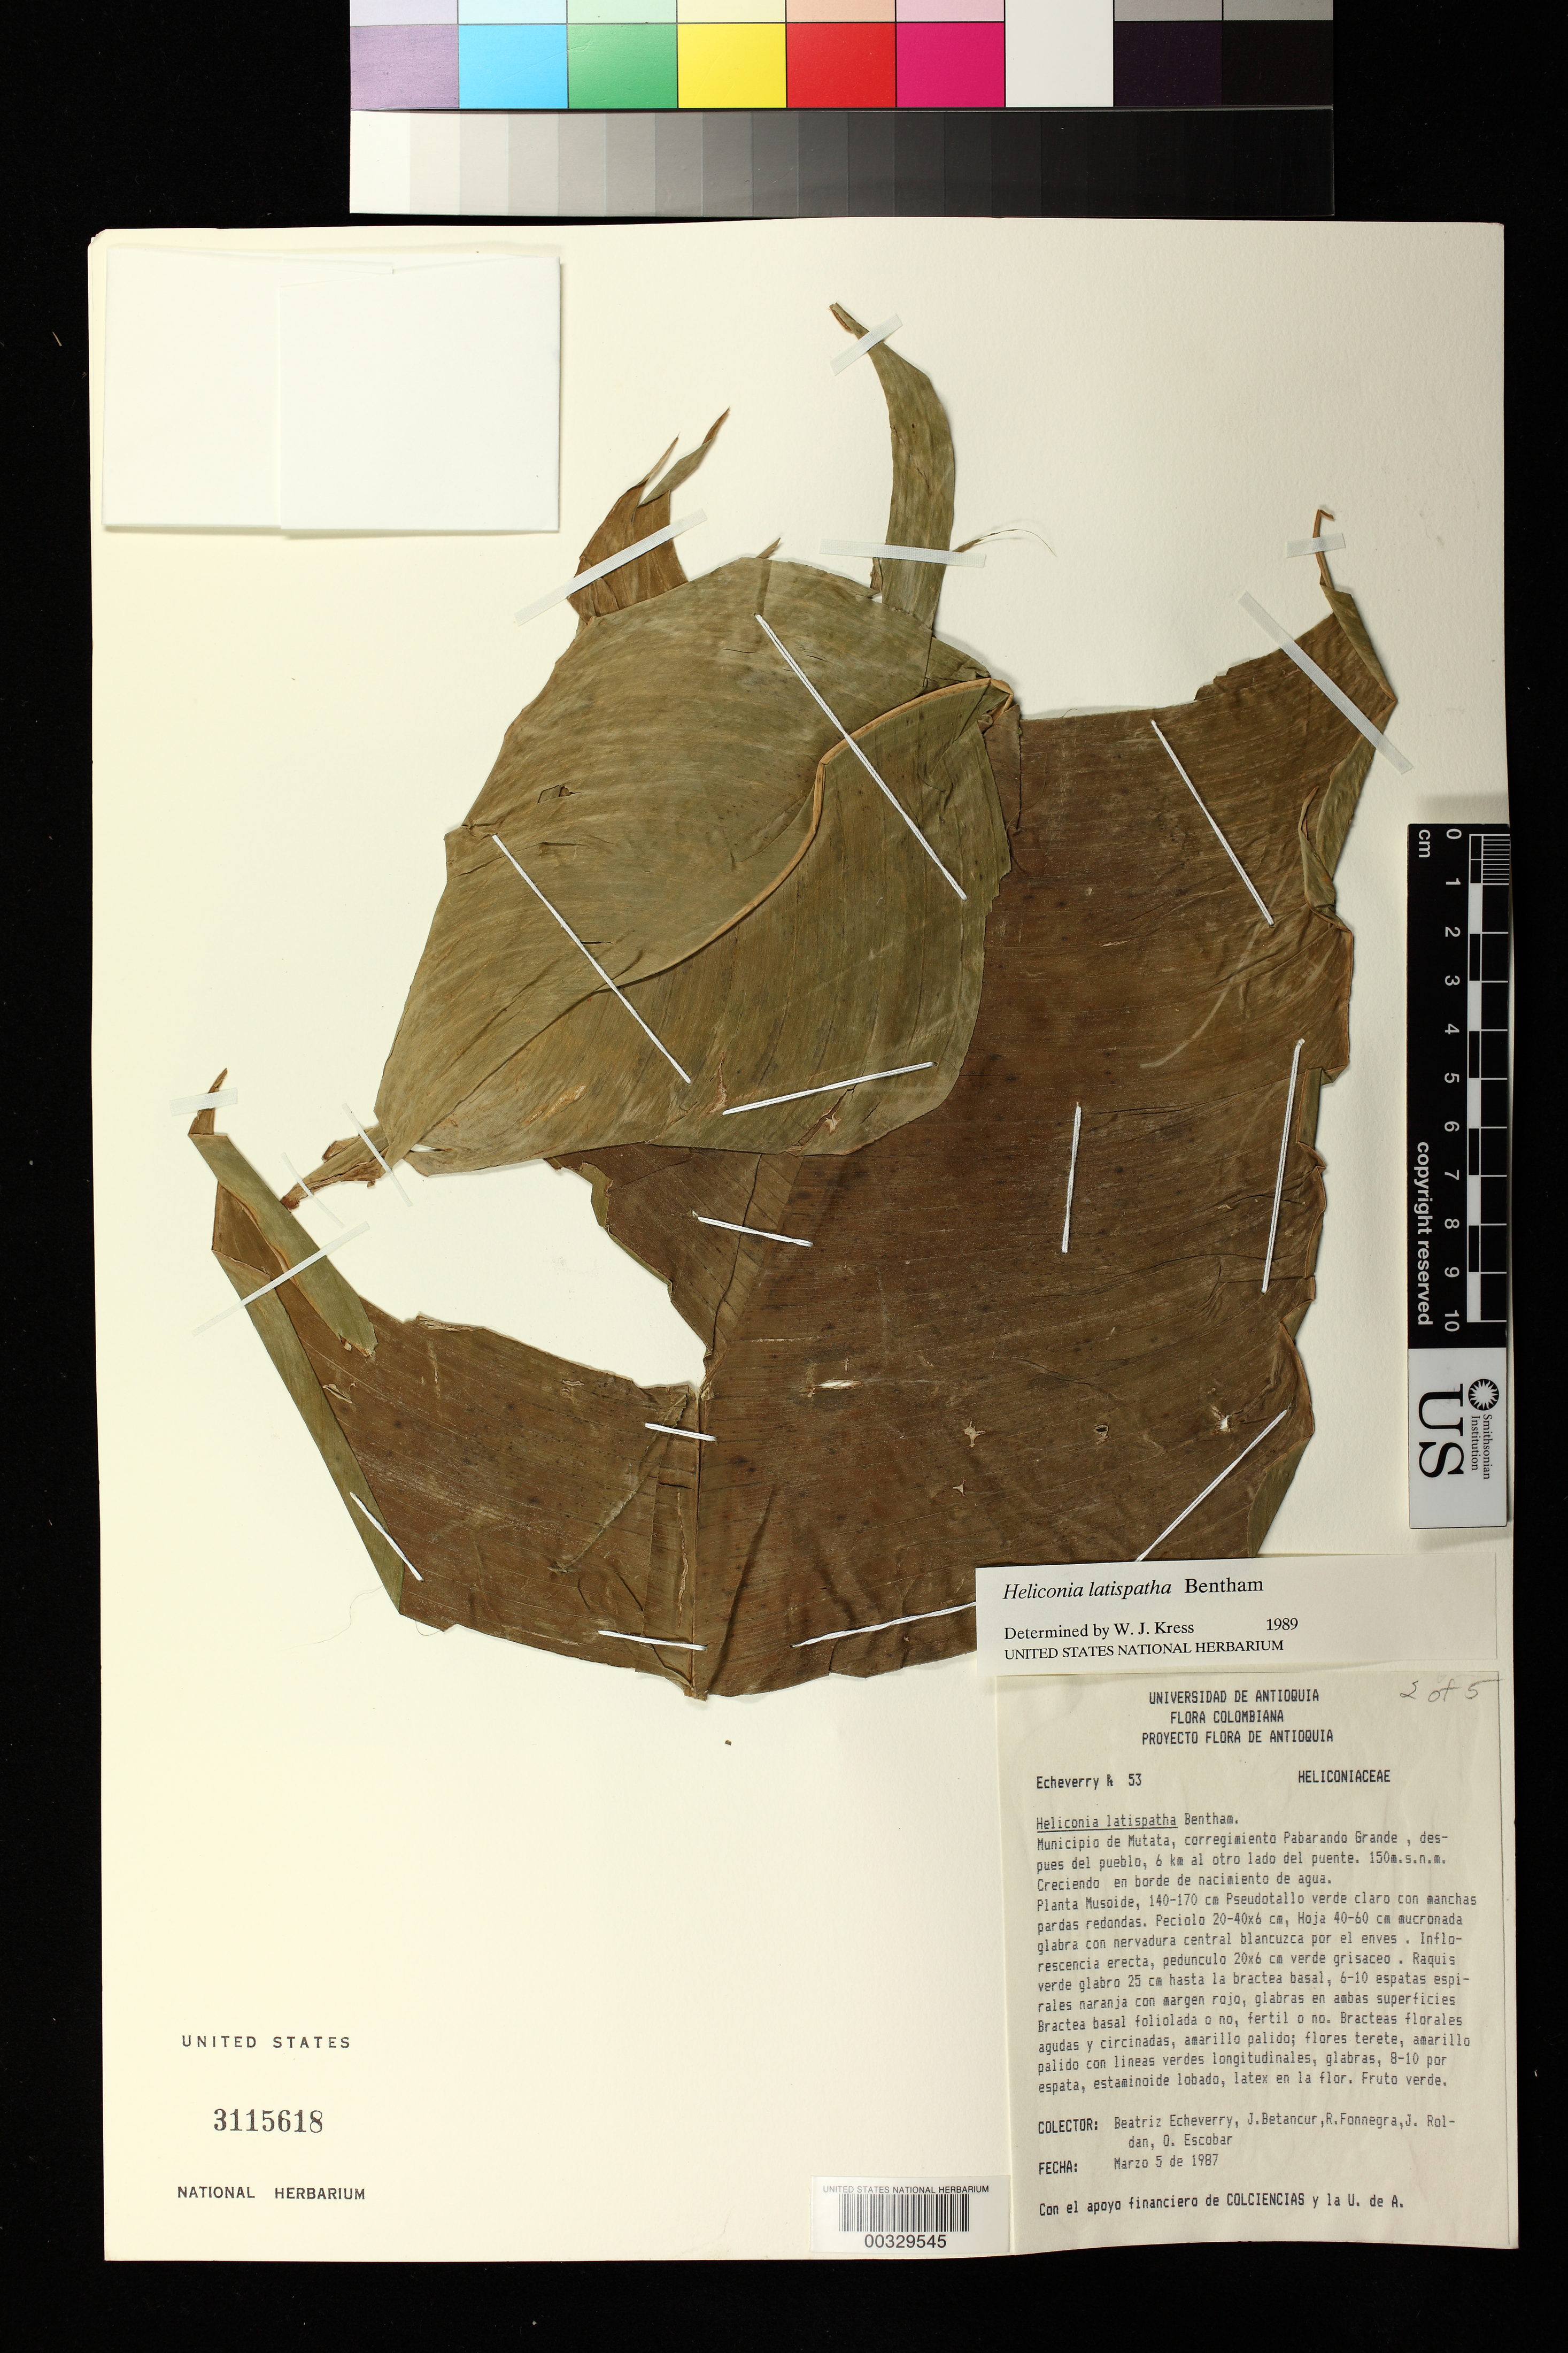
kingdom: Plantae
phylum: Tracheophyta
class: Liliopsida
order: Zingiberales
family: Heliconiaceae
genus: Heliconia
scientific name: Heliconia latispatha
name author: Benth.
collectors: B. Echeverry, J. C. Betancur, R. Fonnegra G., F. J. Roldán & O. D. Escobar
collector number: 53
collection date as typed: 05 Mar 1987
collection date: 1987-03-05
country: Colombia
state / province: Antioquia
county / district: Mutatá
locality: Mun of Mutata, Corregimiento Pavarando Grande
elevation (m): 150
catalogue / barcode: US 3115618